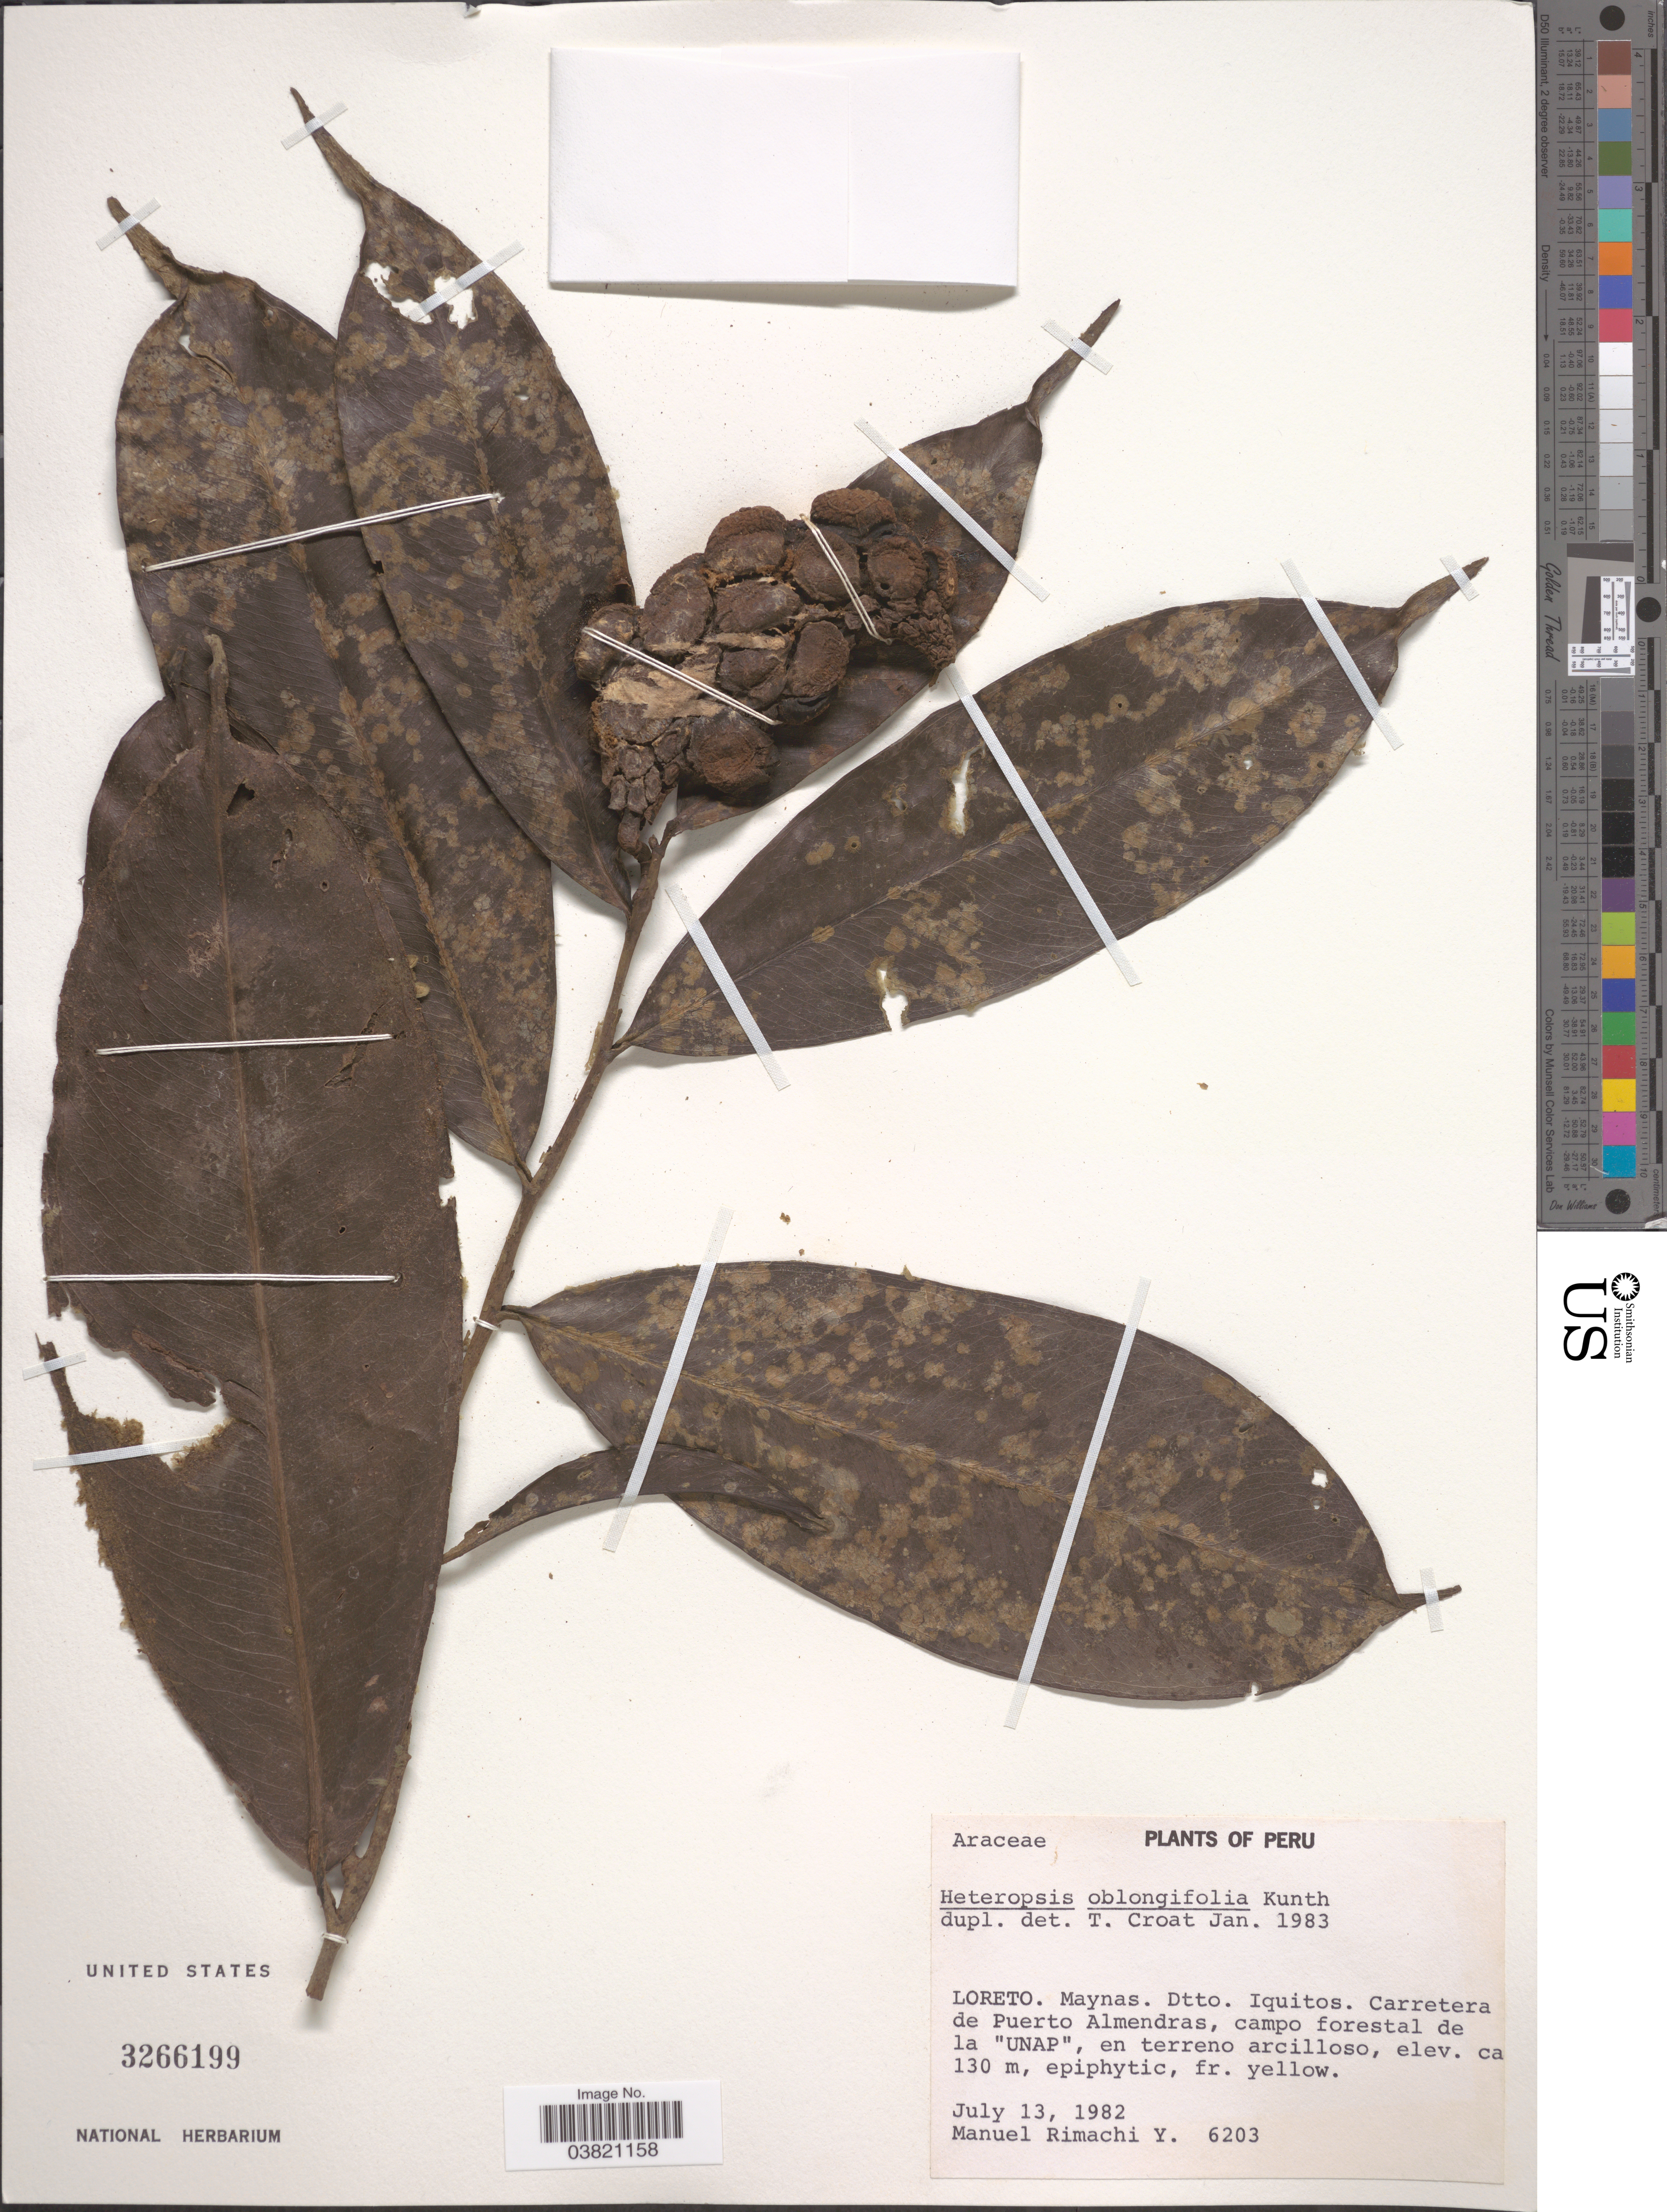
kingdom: Plantae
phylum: Tracheophyta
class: Liliopsida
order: Alismatales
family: Araceae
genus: Heteropsis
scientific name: Heteropsis oblongifolia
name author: Kunth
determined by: Soares, M. L.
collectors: M. Rimachi Y.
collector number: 6203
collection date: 1982-07-13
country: Peru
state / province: Loreto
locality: Maynas. Dtto. Iquitos. Carretera de Puerto Almendras, campo forestal de la "Unap".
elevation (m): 130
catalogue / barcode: US 3266199